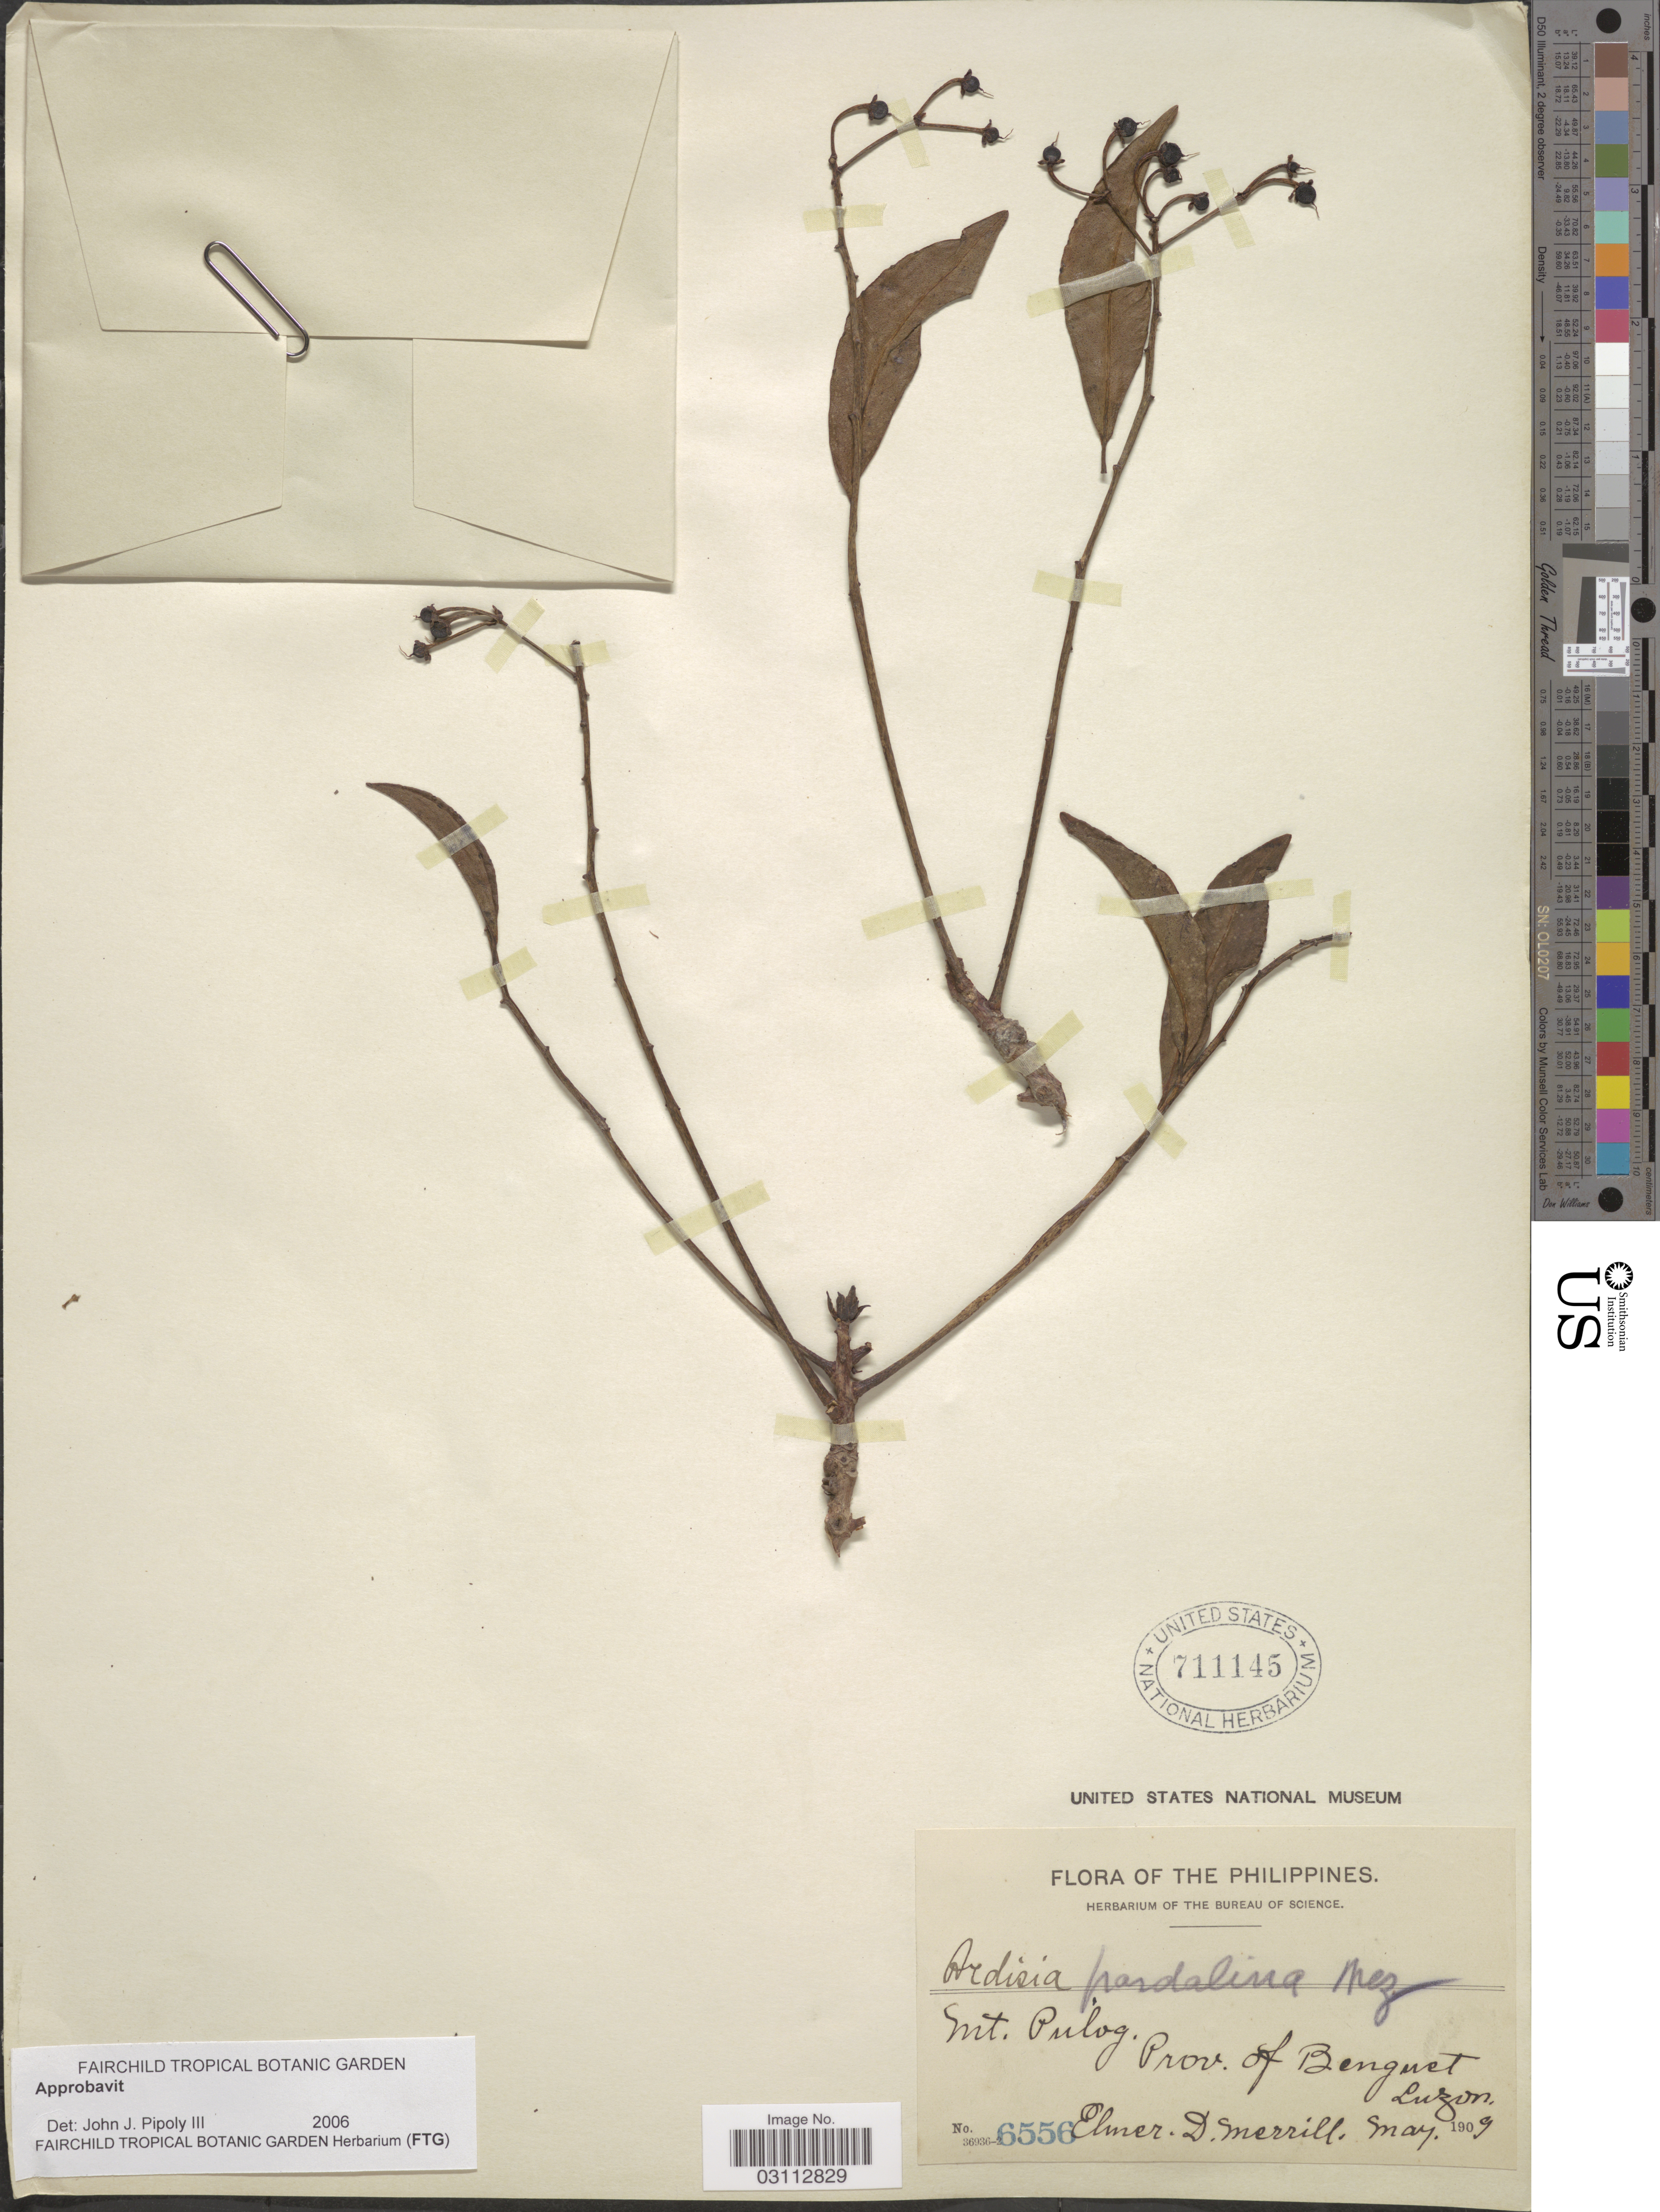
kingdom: Plantae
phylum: Tracheophyta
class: Magnoliopsida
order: Ericales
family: Primulaceae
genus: Ardisia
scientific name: Ardisia pardalina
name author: Mez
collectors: E. D. Merrill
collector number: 6556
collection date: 1909-05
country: Philippines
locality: Mt. Pulog. Prov. of Benguet. Luzon.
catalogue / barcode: US 711145